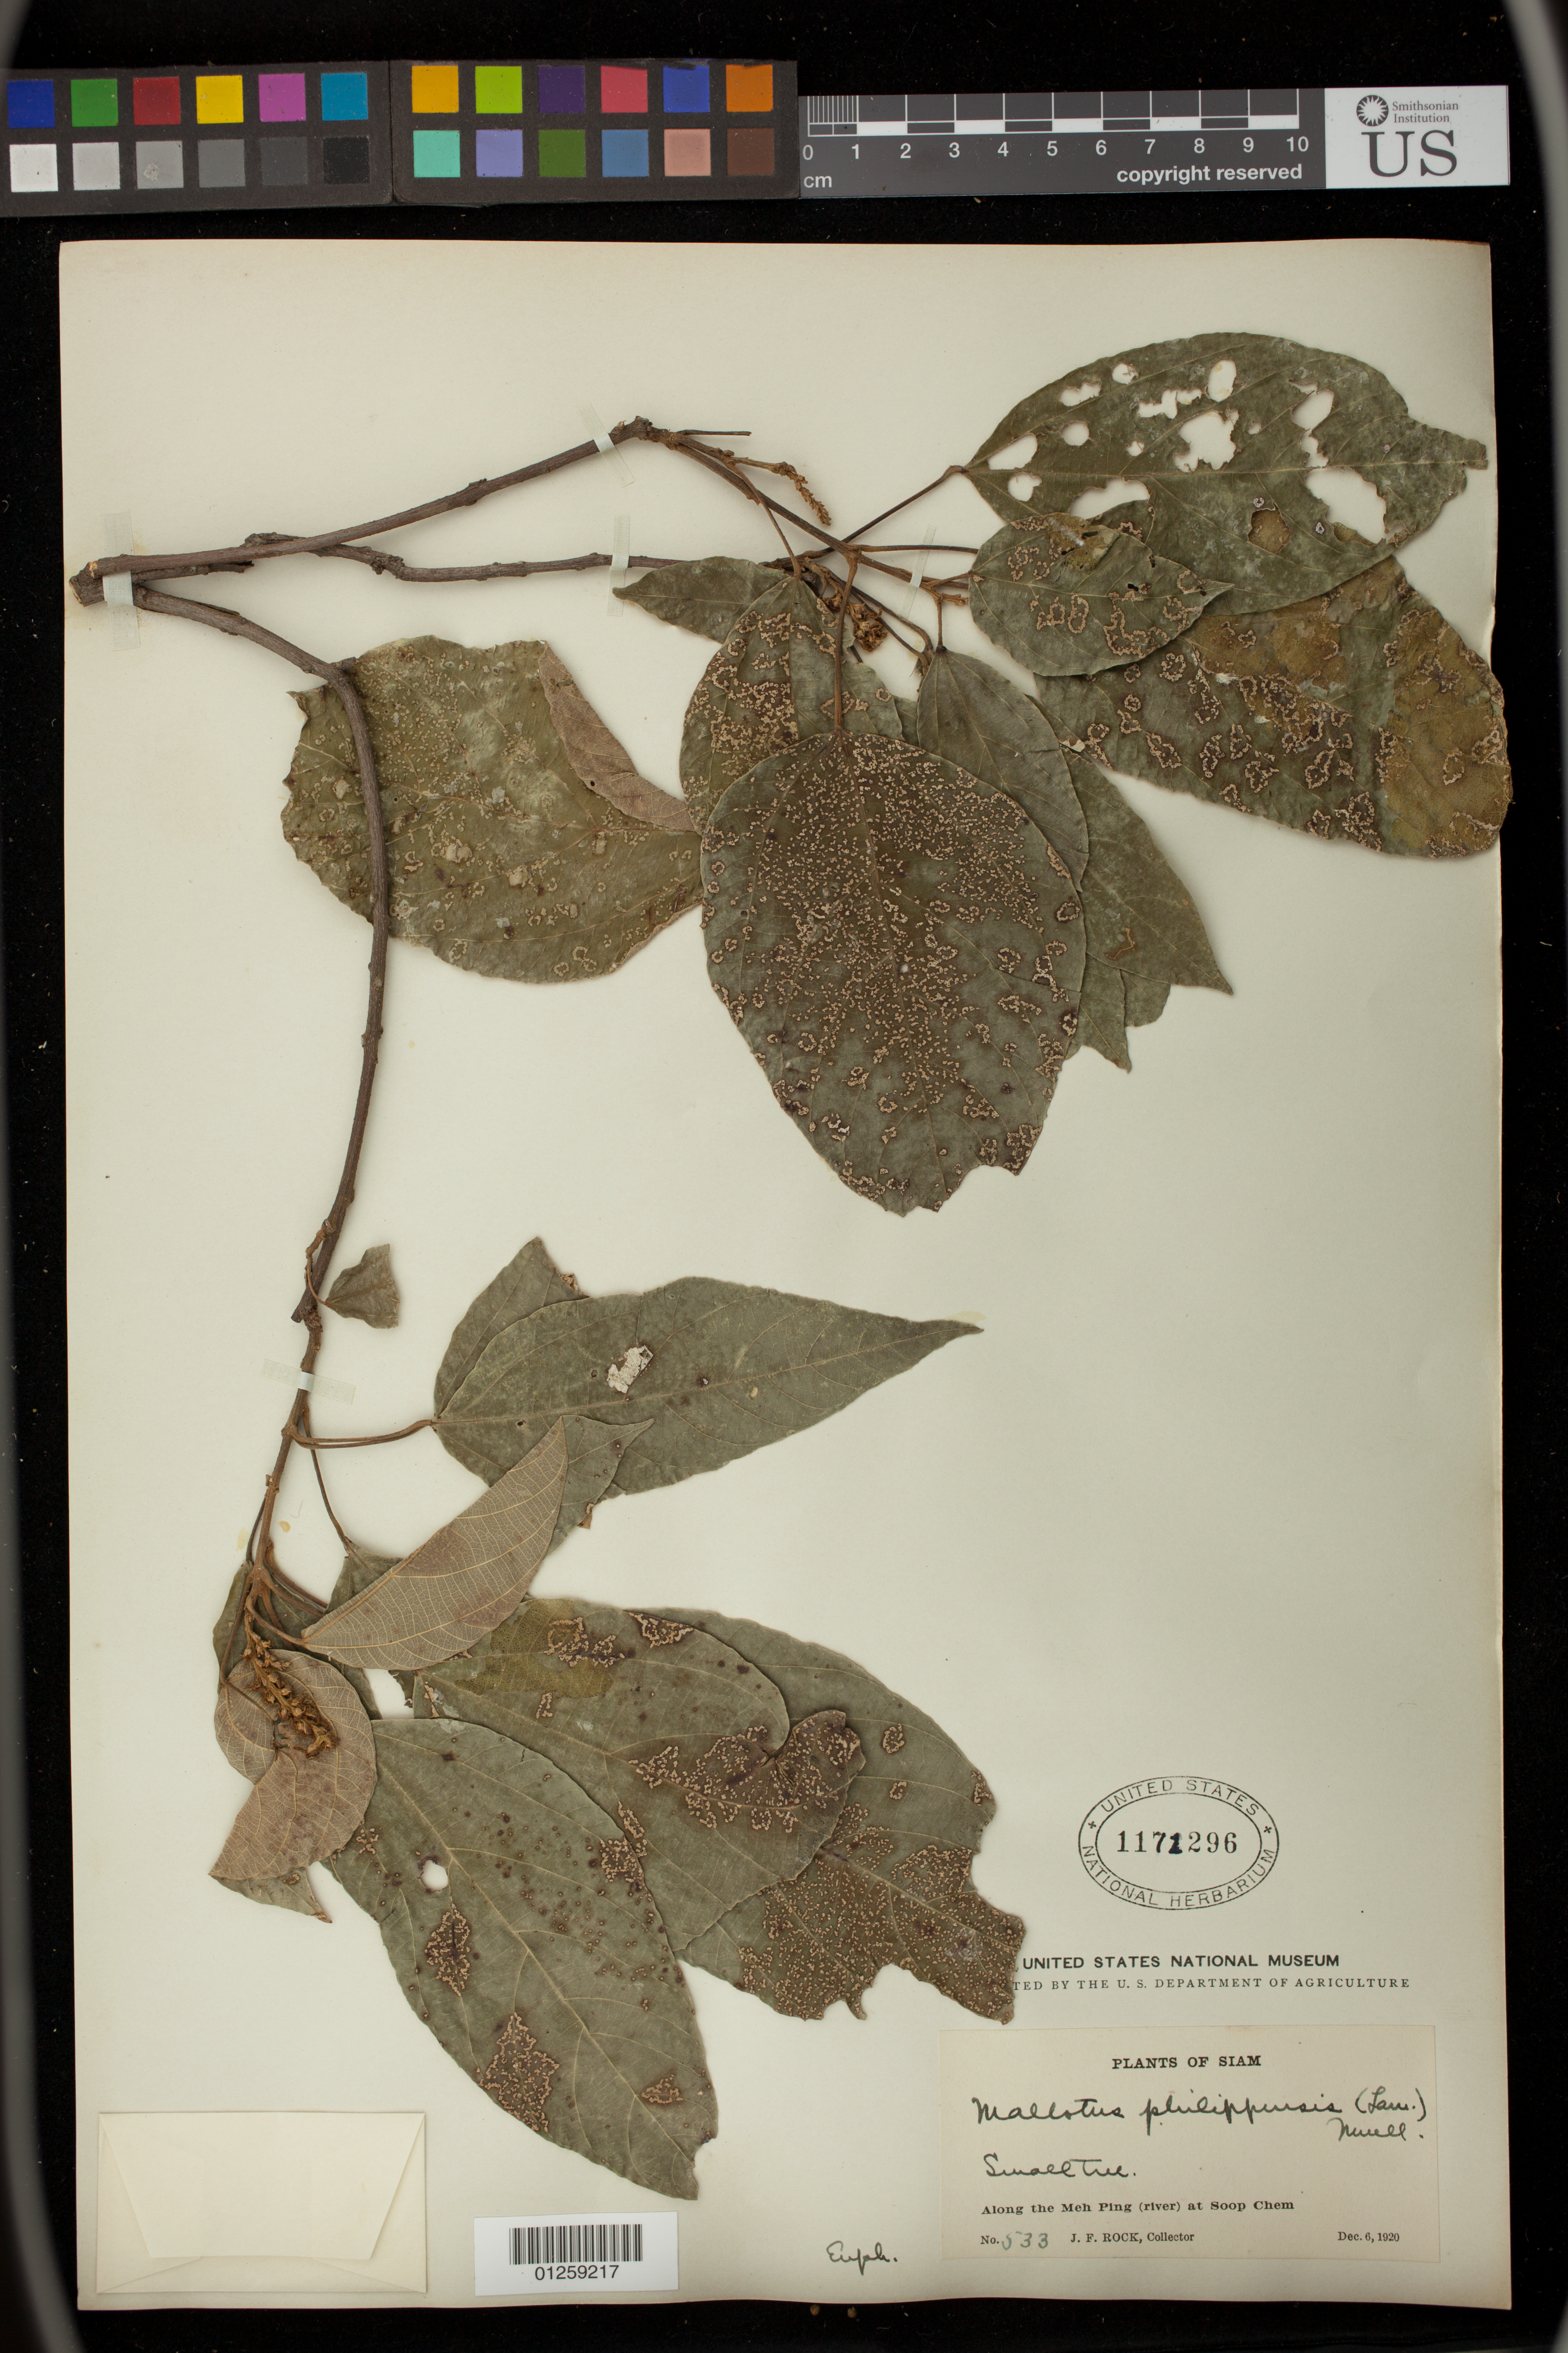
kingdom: Plantae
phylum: Tracheophyta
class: Magnoliopsida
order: Malpighiales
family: Euphorbiaceae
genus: Mallotus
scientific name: Mallotus philippensis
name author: (Lam.) Müll. Arg.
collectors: J. F. Rock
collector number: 533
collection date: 1920-12-06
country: Thailand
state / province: Nakhon Sawan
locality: Along the Meh Ping at Soop Chem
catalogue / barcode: US 1171296